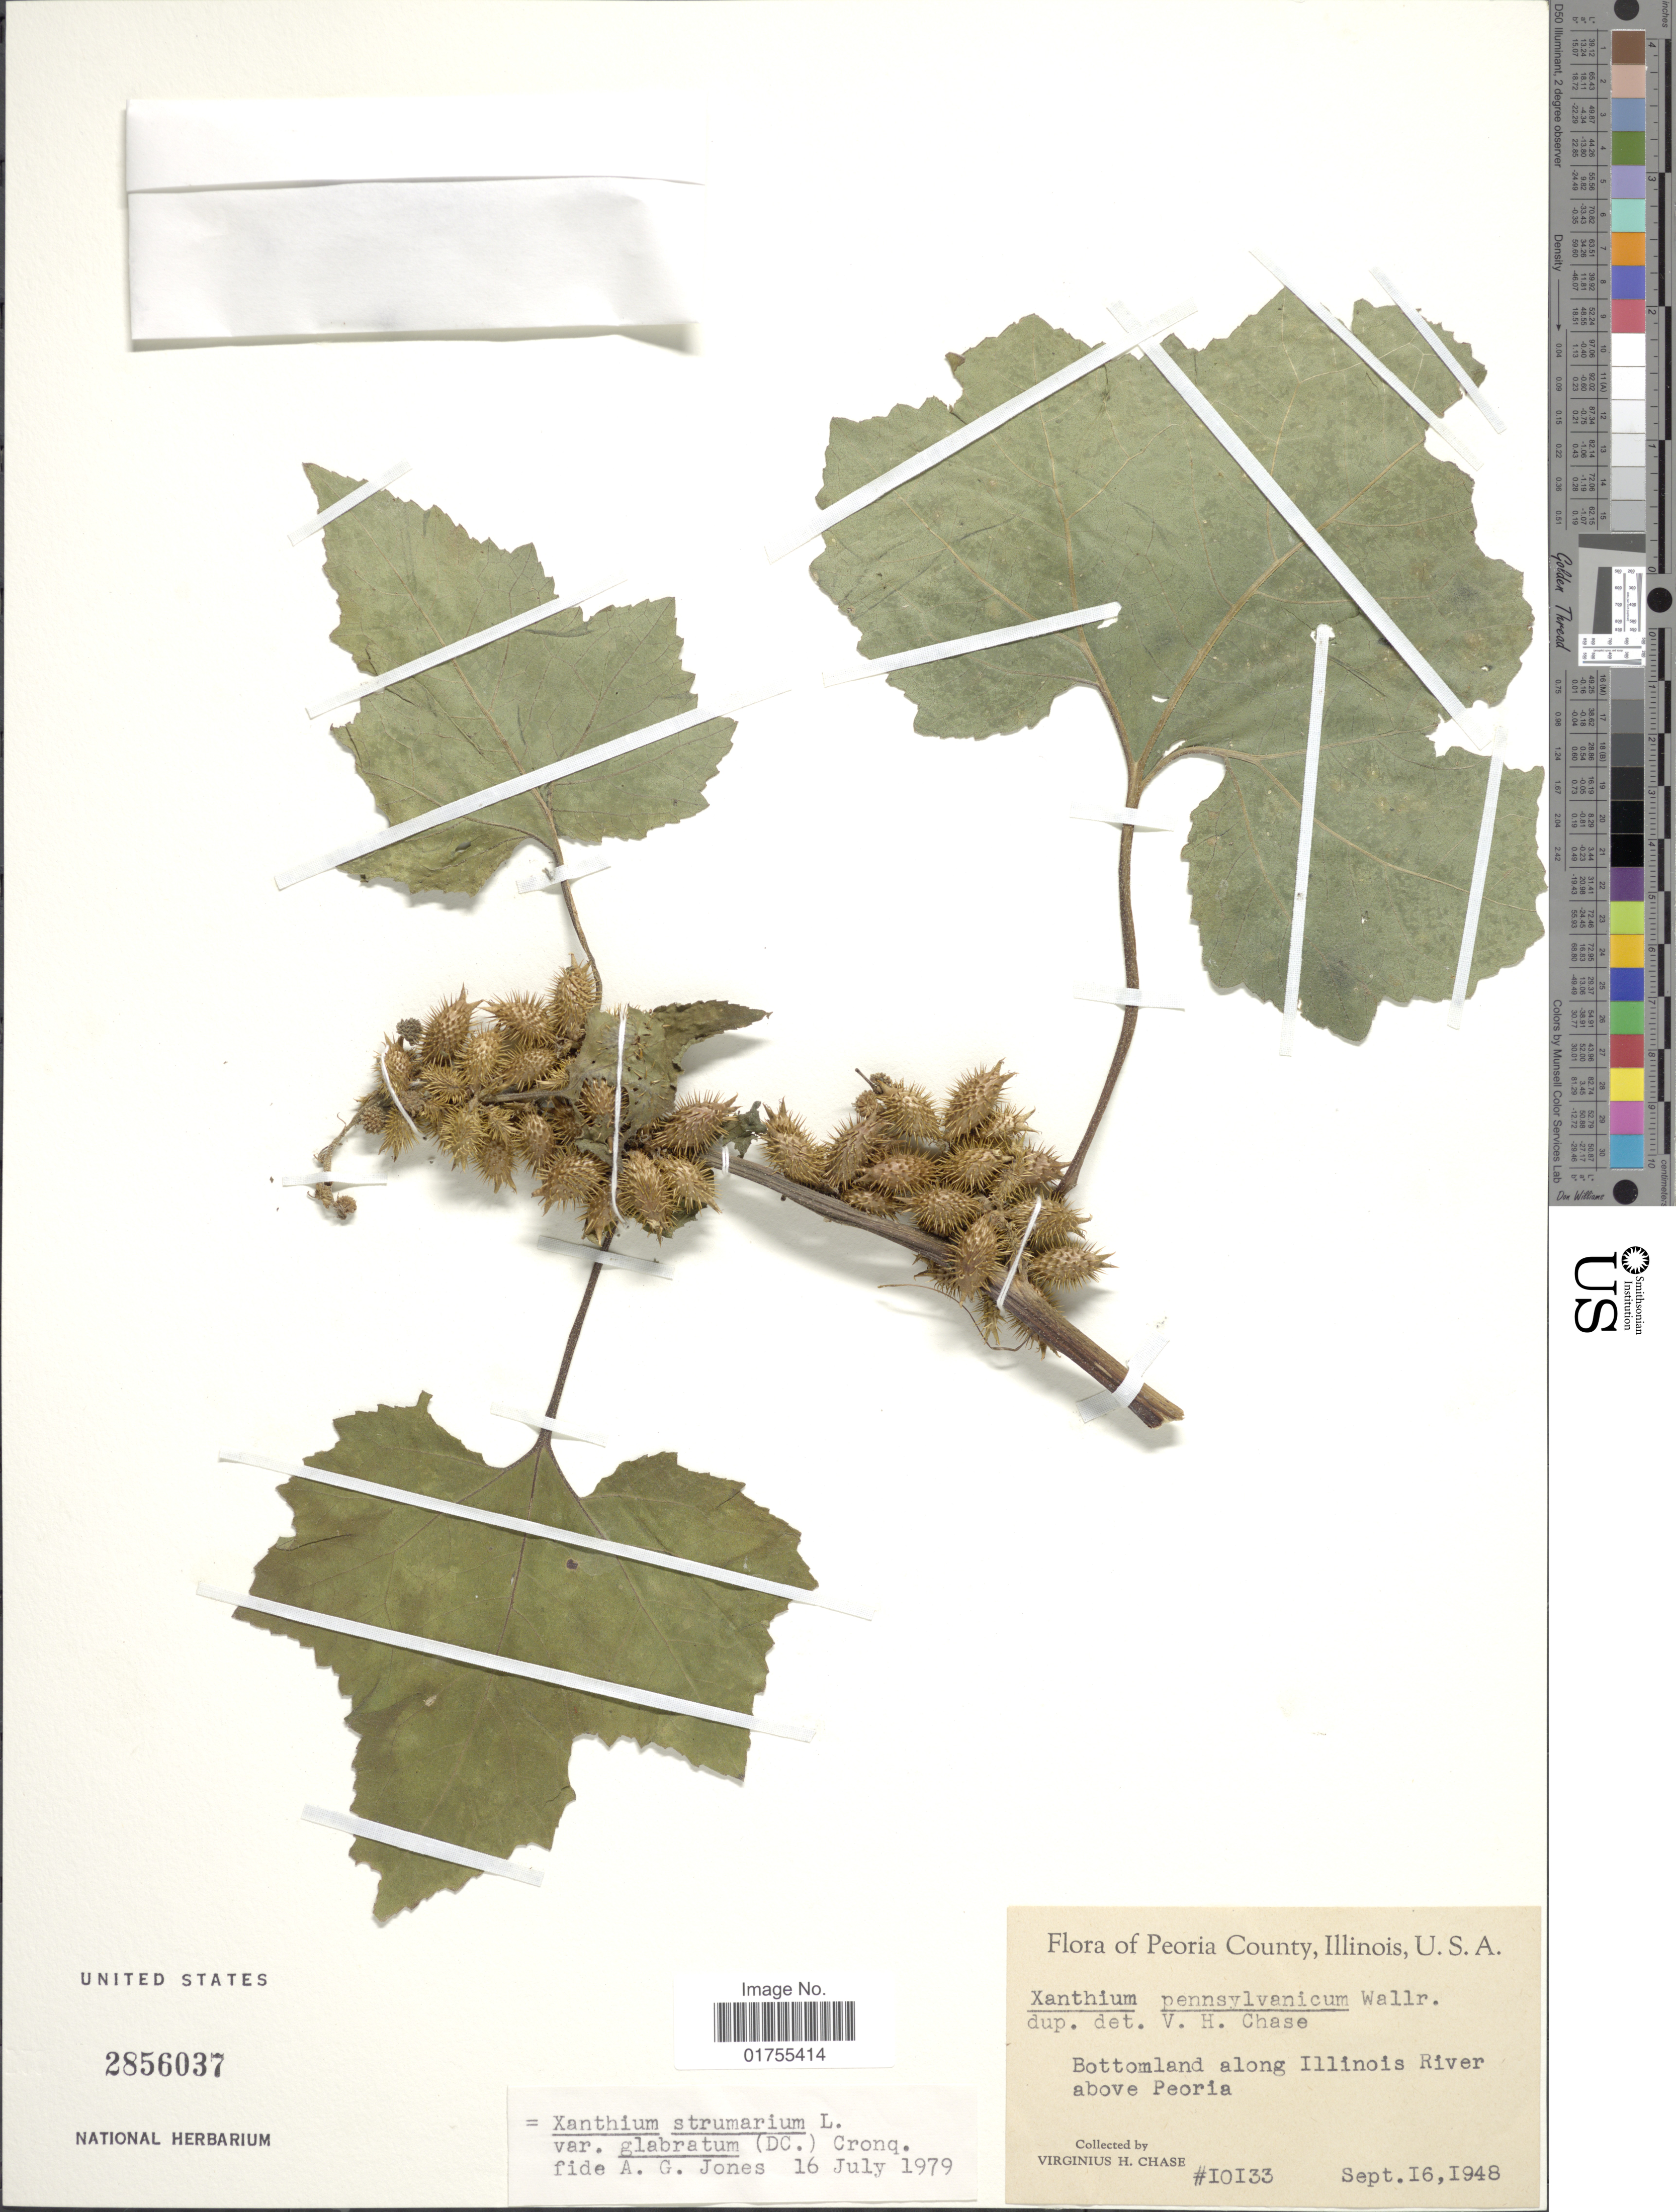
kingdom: Plantae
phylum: Tracheophyta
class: Magnoliopsida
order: Asterales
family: Asteraceae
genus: Xanthium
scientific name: Xanthium strumarium var. glabratum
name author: Mill.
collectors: V. H. Chase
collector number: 10133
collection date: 1948-09-16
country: United States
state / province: Illinois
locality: Peoria County, Bottomland along Illinois River above Peoria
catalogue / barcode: US 2856037